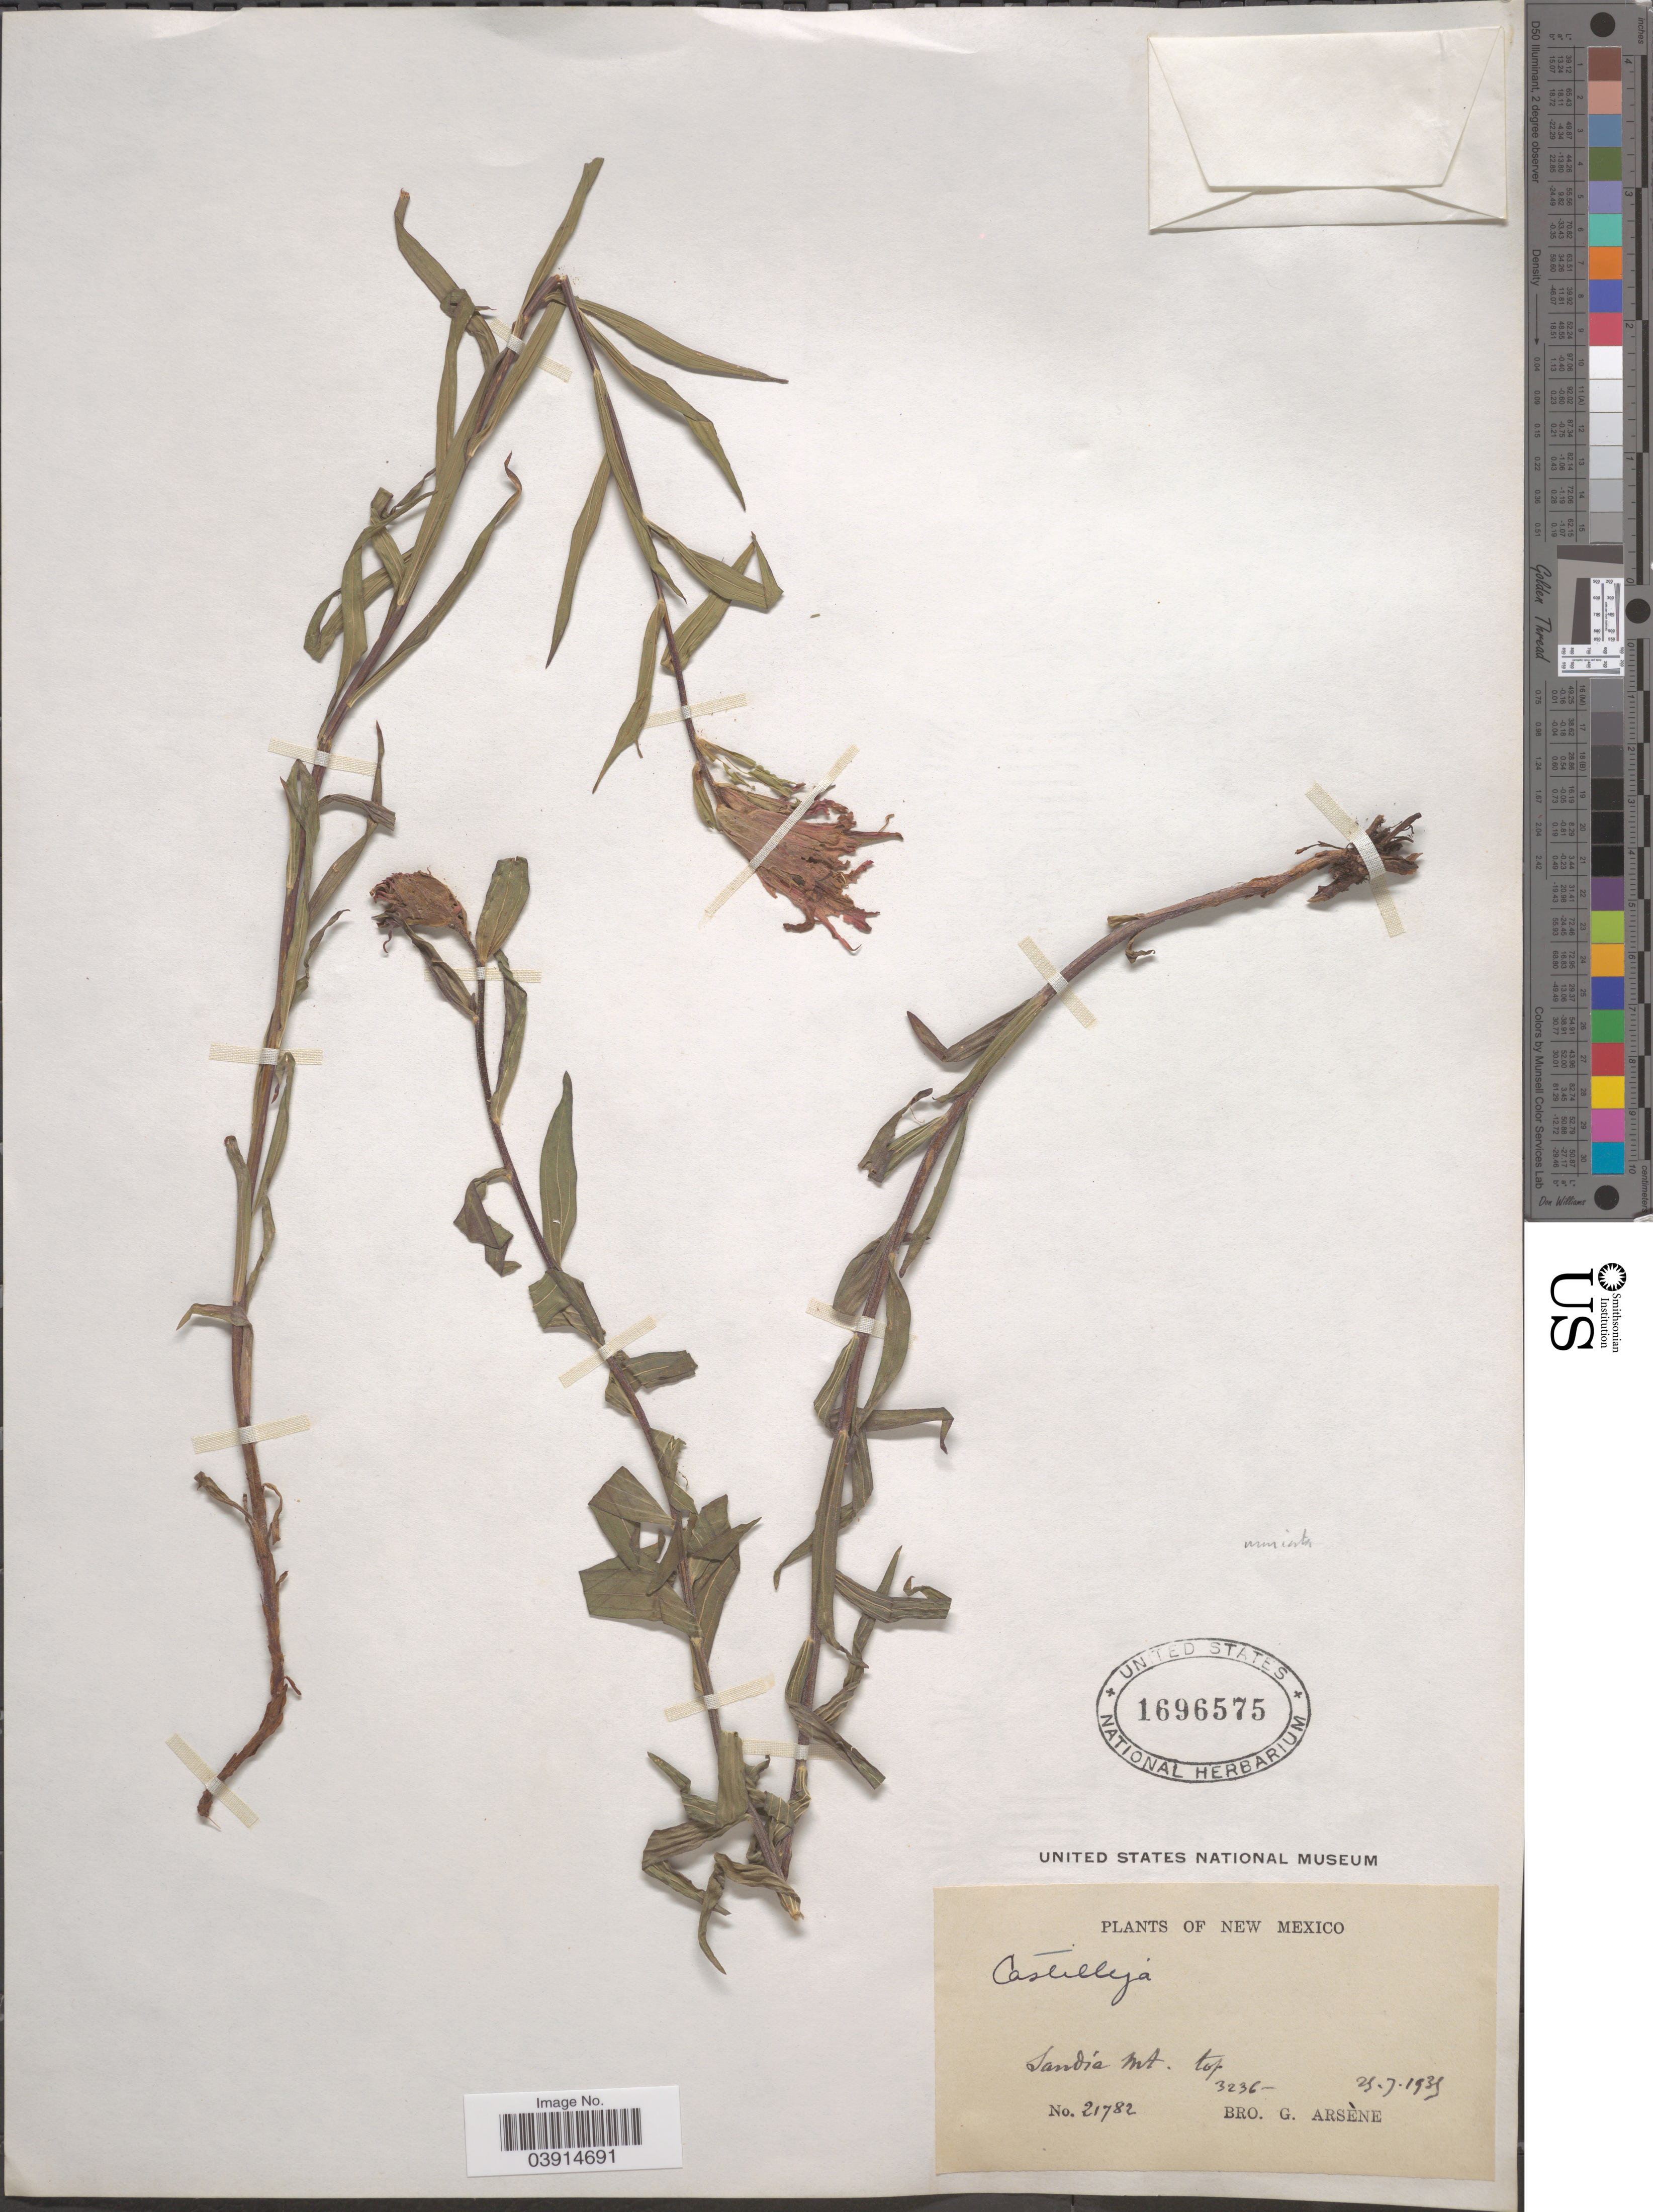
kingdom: Plantae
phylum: Tracheophyta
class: Magnoliopsida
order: Lamiales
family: Orobanchaceae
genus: Castilleja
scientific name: Castilleja sp.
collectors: Bro. G. Arsène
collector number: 21782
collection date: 1935-07-25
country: United States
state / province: New Mexico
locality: Sandia Mt. top 3236.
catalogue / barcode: US 1696575